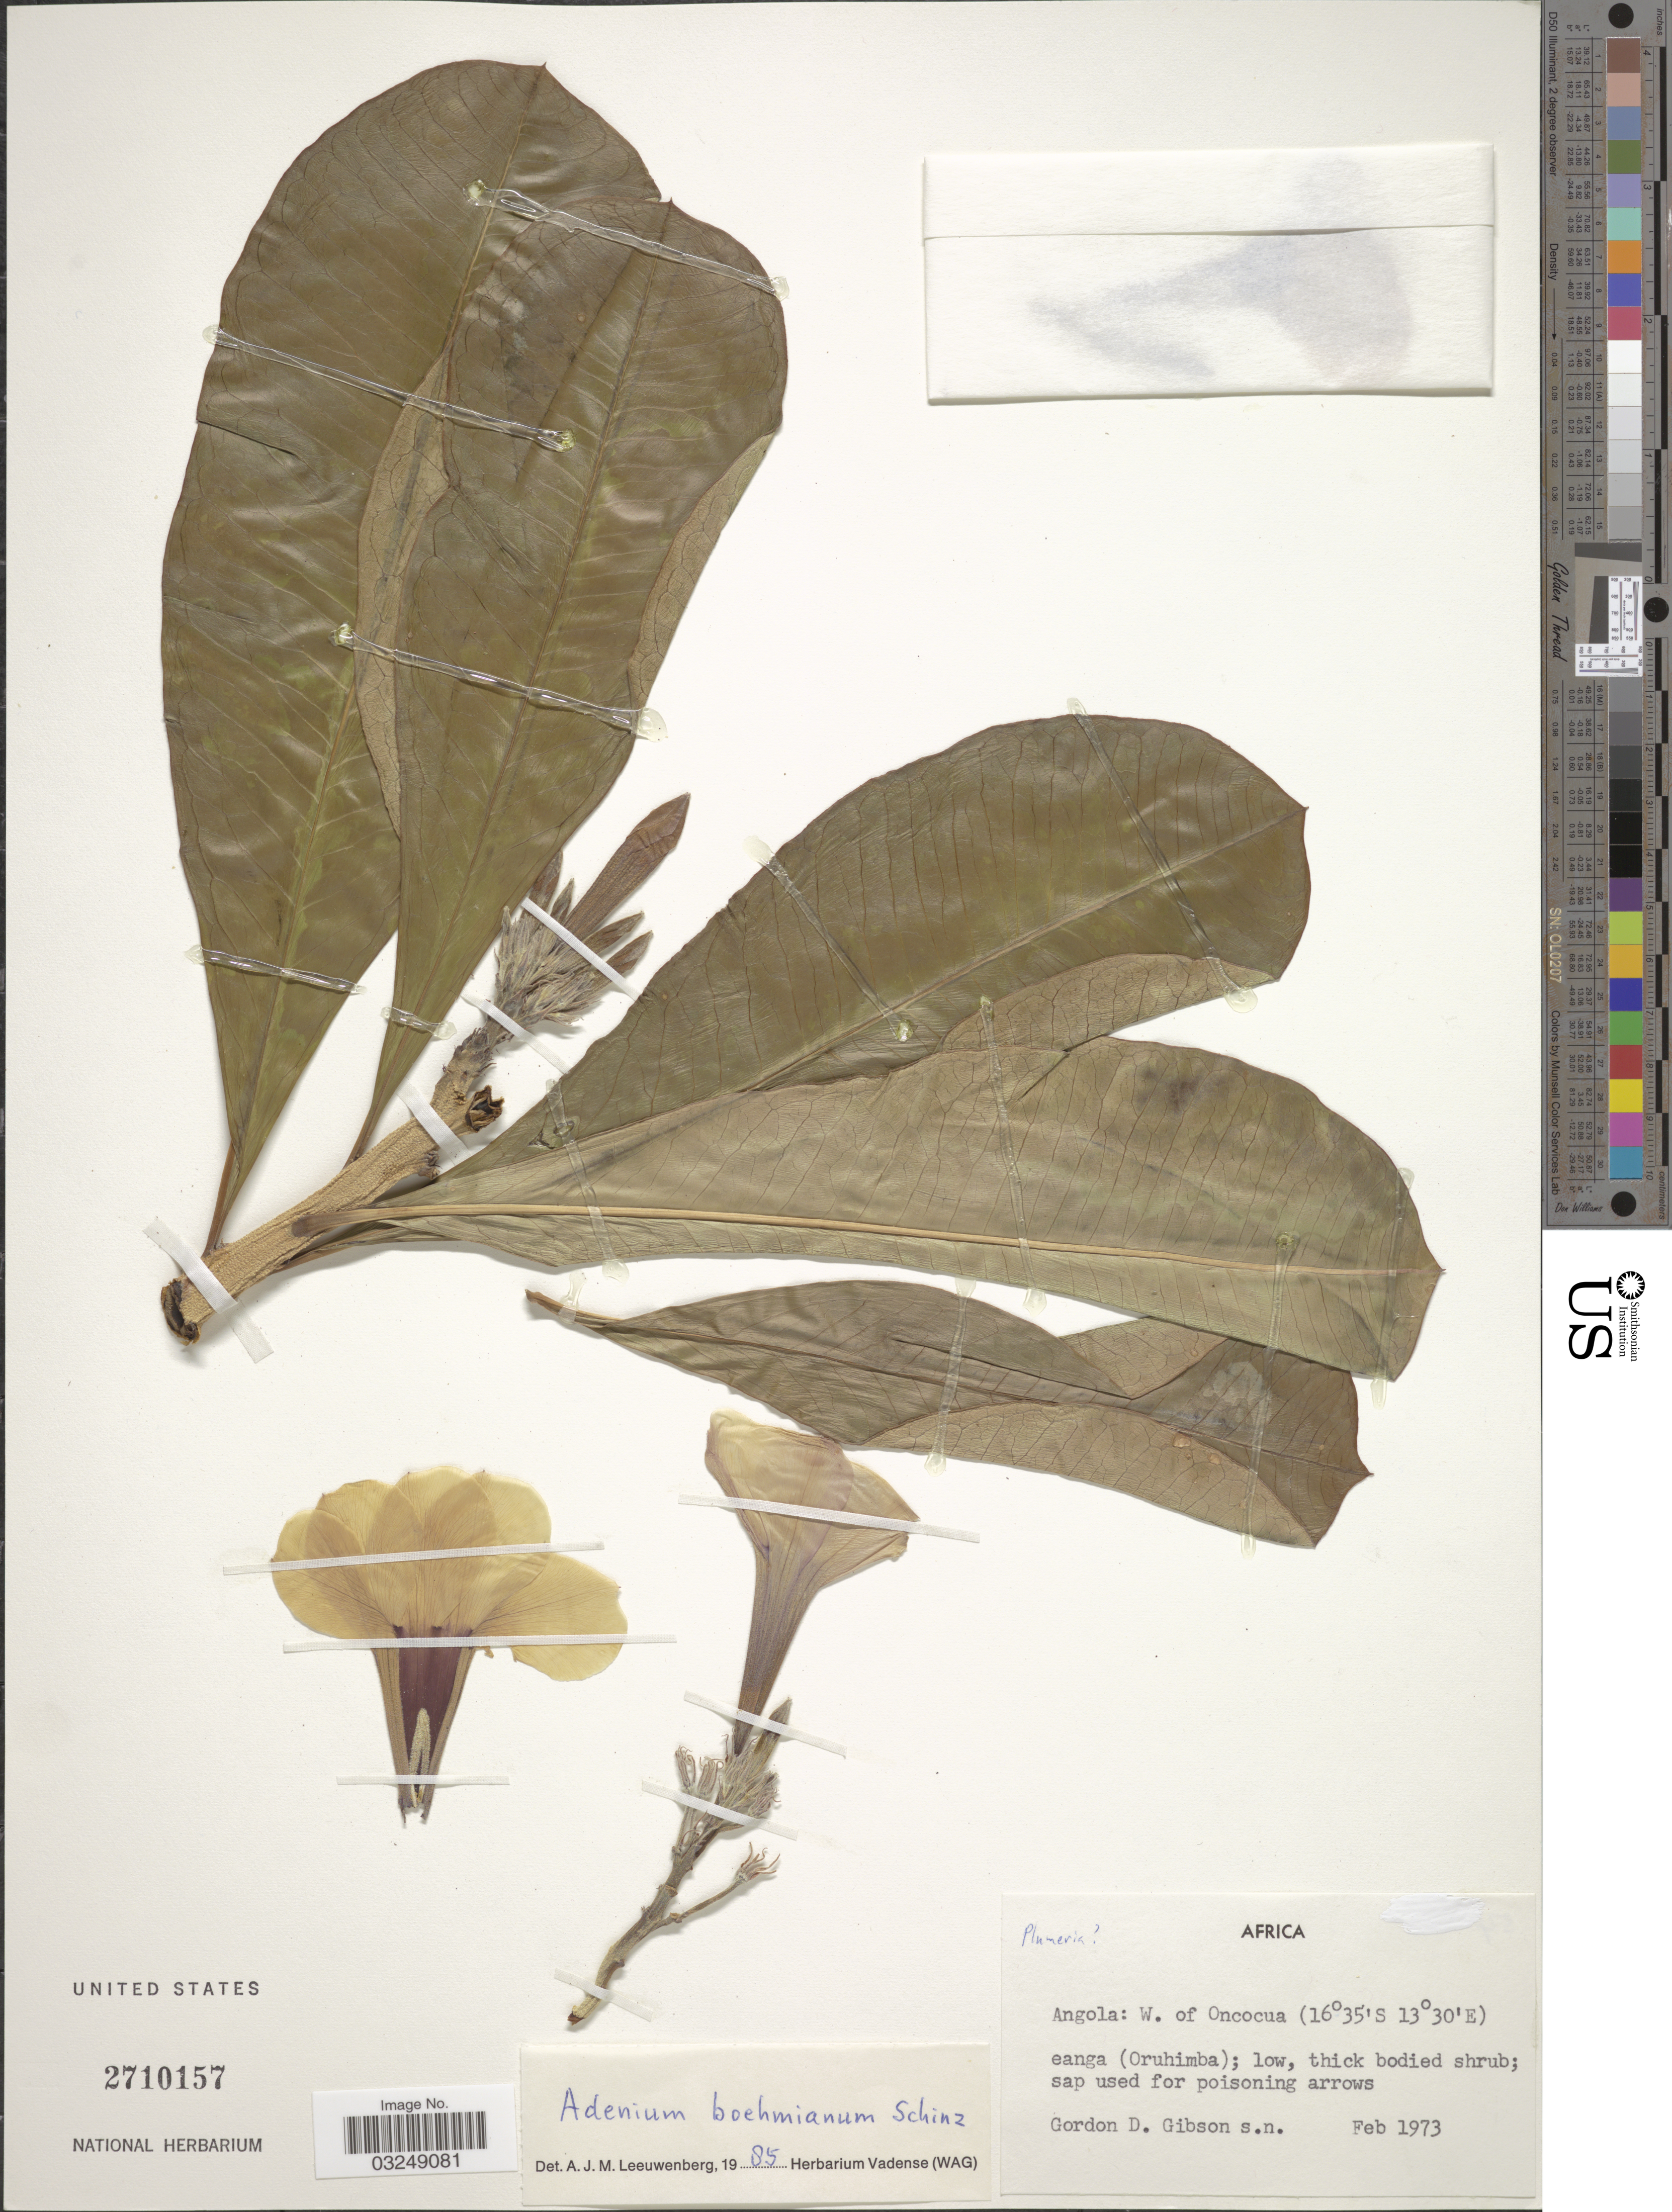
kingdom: Plantae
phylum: Tracheophyta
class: Magnoliopsida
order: Gentianales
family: Apocynaceae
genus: Adenium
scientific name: Adenium boehmianum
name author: Schinz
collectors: G. D. Gibson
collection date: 1973-02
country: Angola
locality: Africa. W. of Oncocua, eanga (Oruhimba).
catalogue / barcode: US 2710157